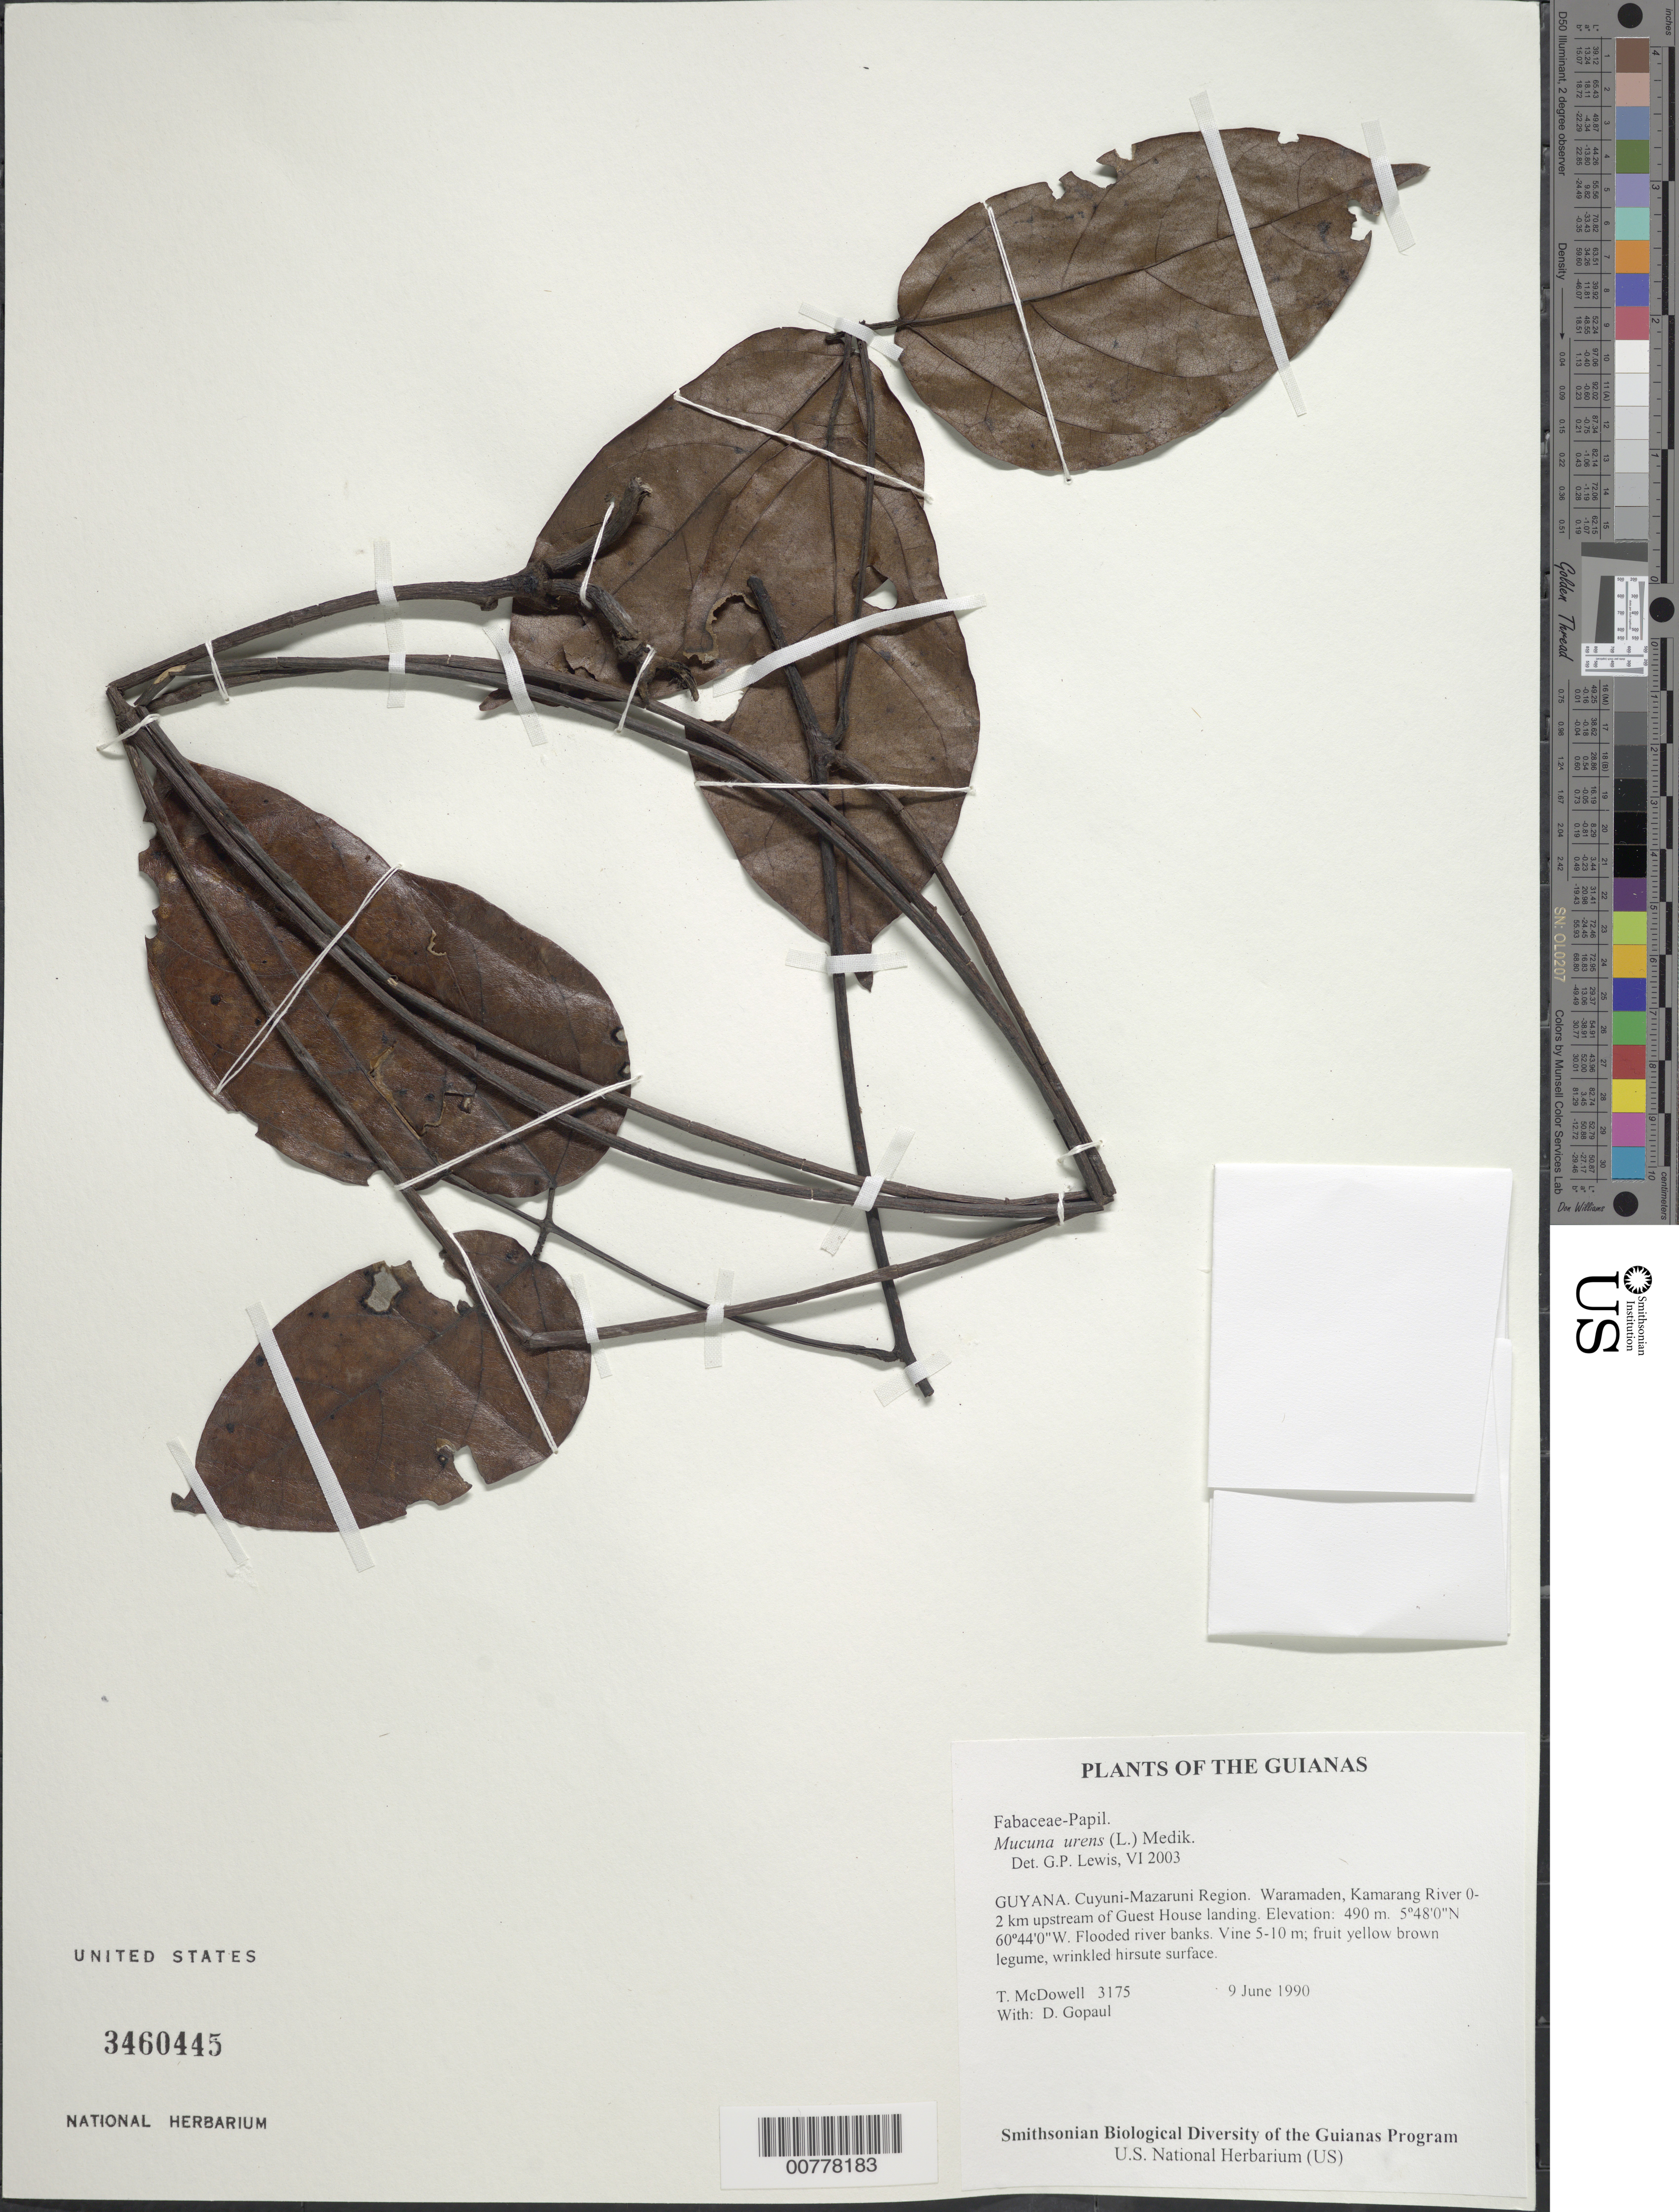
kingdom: Plantae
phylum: Tracheophyta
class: Magnoliopsida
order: Fabales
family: Fabaceae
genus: Mucuna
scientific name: Mucuna urens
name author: (L.) Medik.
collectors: T. McDowell & D. Gopaul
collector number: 3175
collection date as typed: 9 June 1990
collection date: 1990-06-09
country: Guyana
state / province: Cuyuni-Mazaruni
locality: Waramaden, Kamarang River 0-2 km upstream of Guest House landing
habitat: Flooded river banks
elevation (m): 490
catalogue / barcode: US 3460445